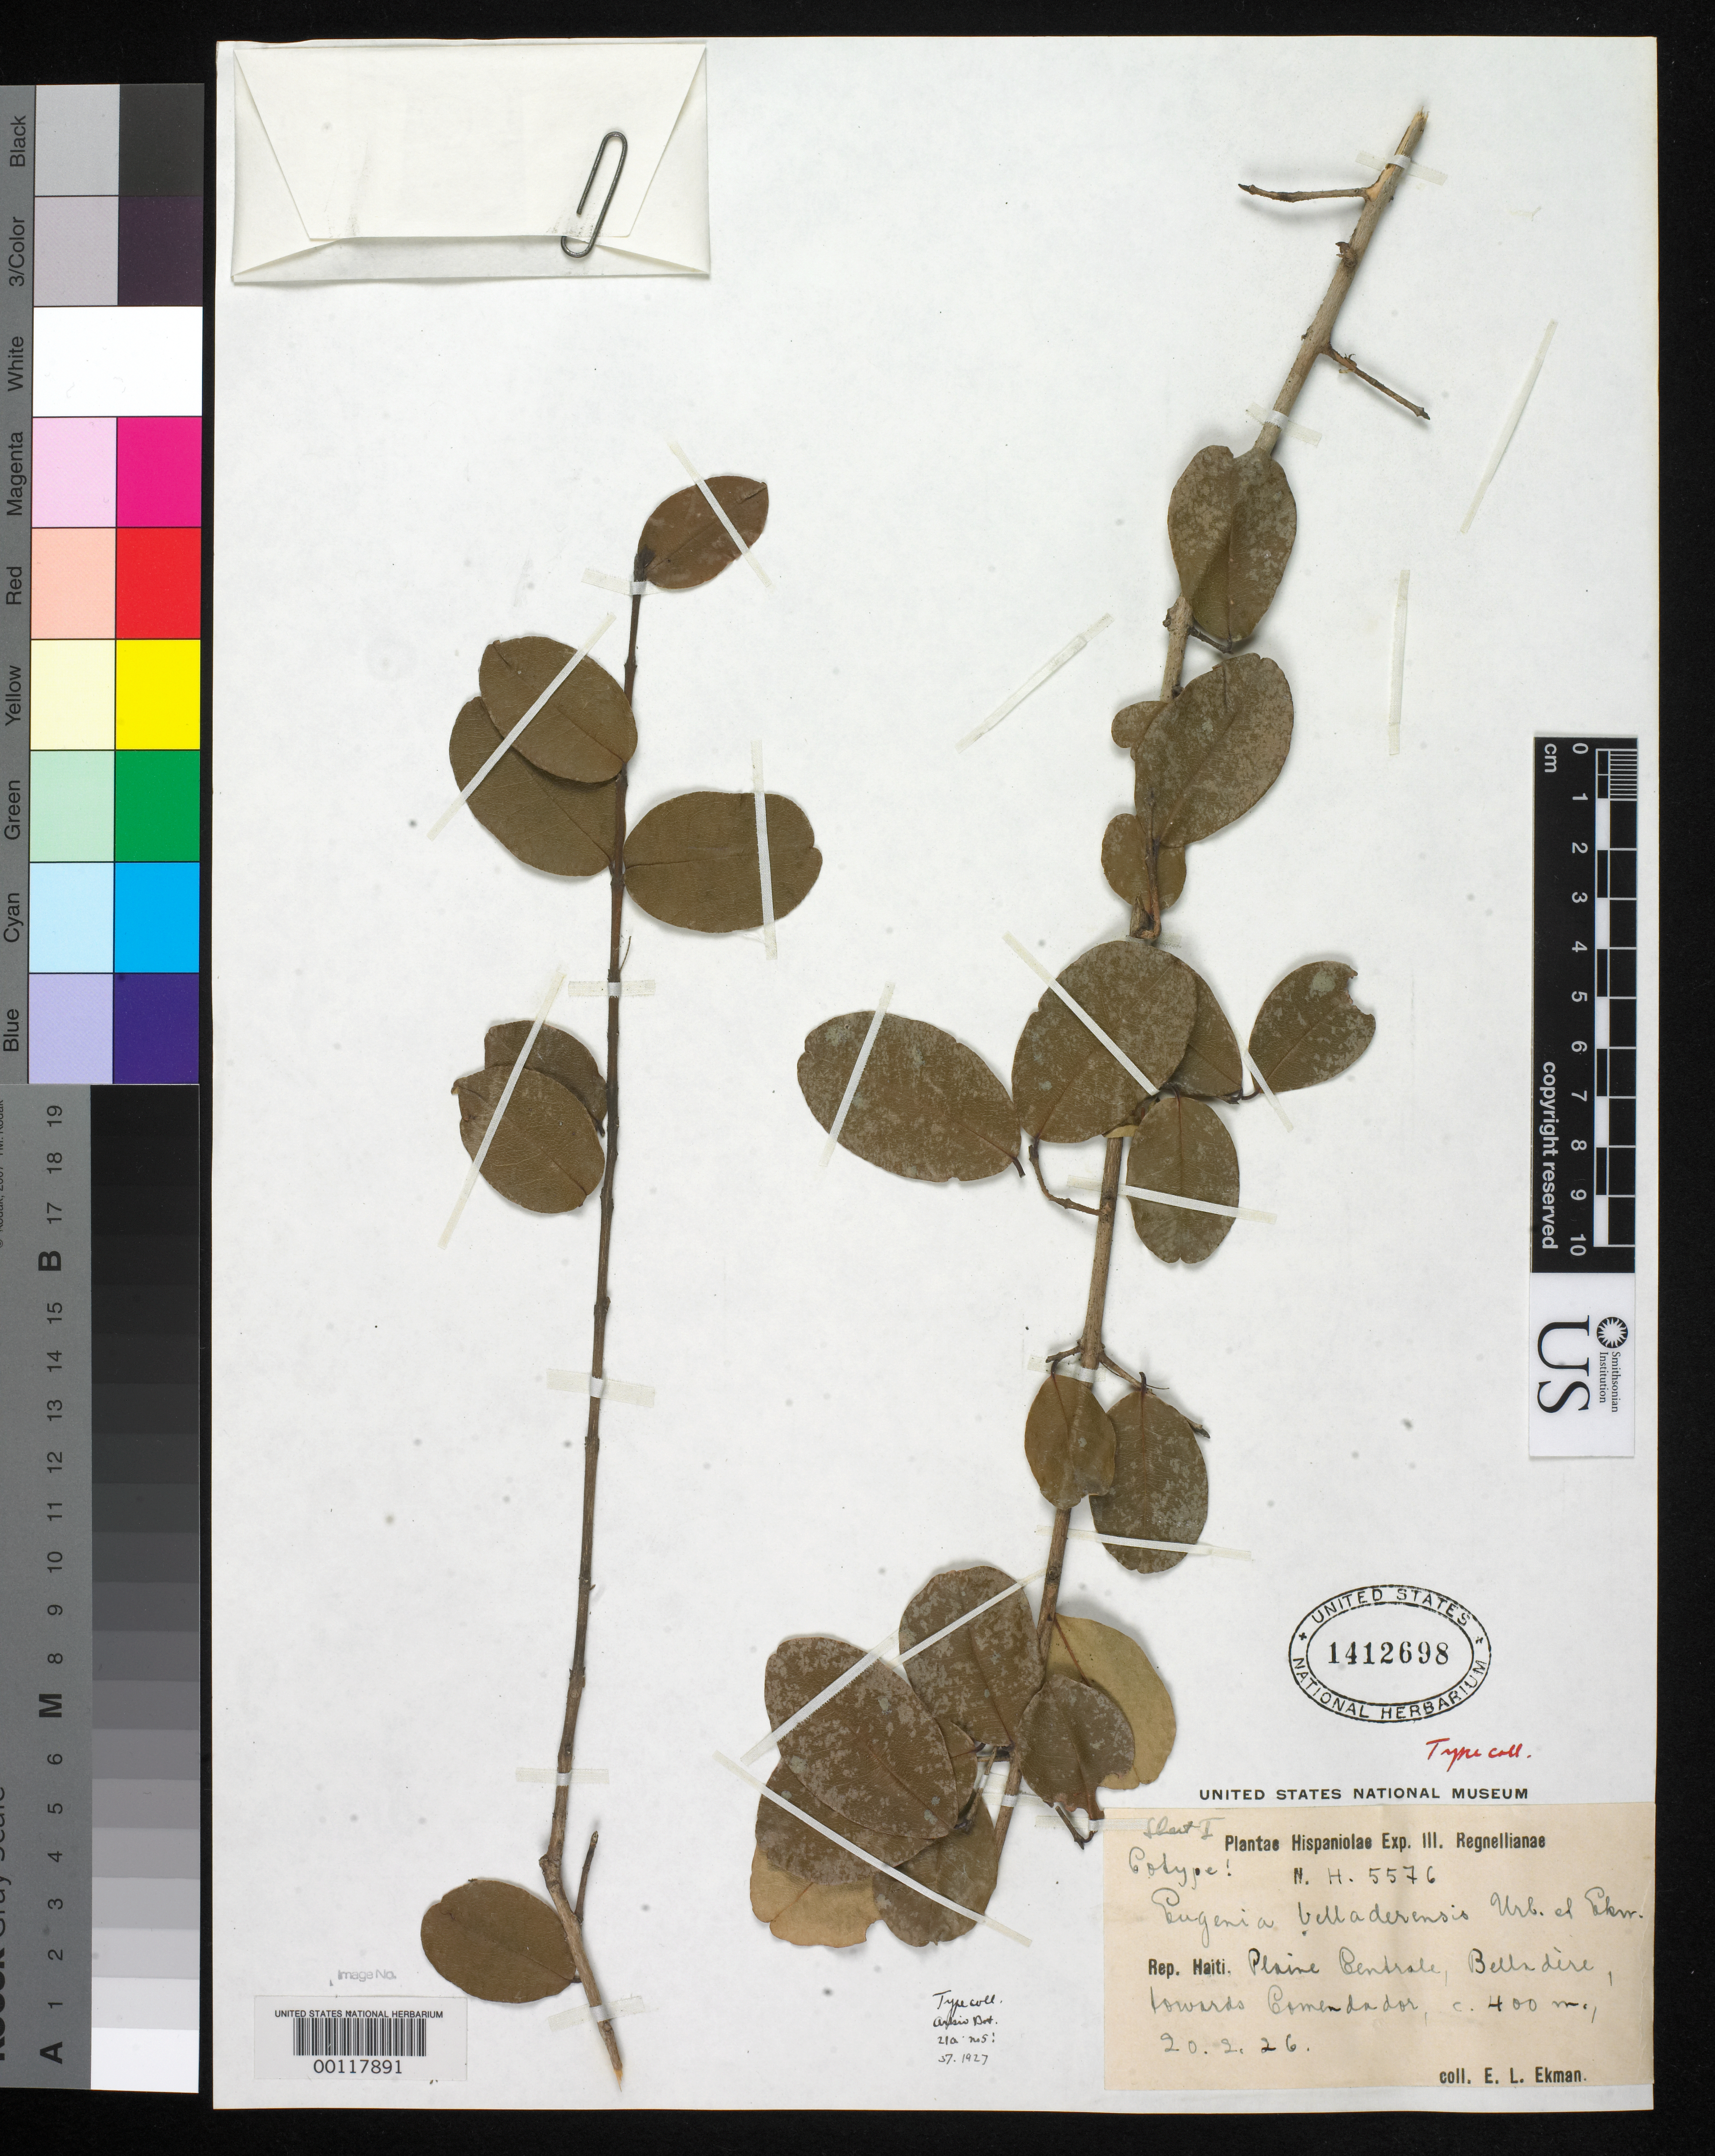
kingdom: Plantae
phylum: Tracheophyta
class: Magnoliopsida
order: Myrtales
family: Myrtaceae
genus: Eugenia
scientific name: Eugenia belladerensis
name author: Urb. & Ekman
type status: Isotype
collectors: E. L. Ekman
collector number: H 5576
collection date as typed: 20 Feb 1926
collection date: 1926-02-20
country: Haiti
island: Hispaniola Island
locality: Central plain, prope Belladere.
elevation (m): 400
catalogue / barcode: US 1412698